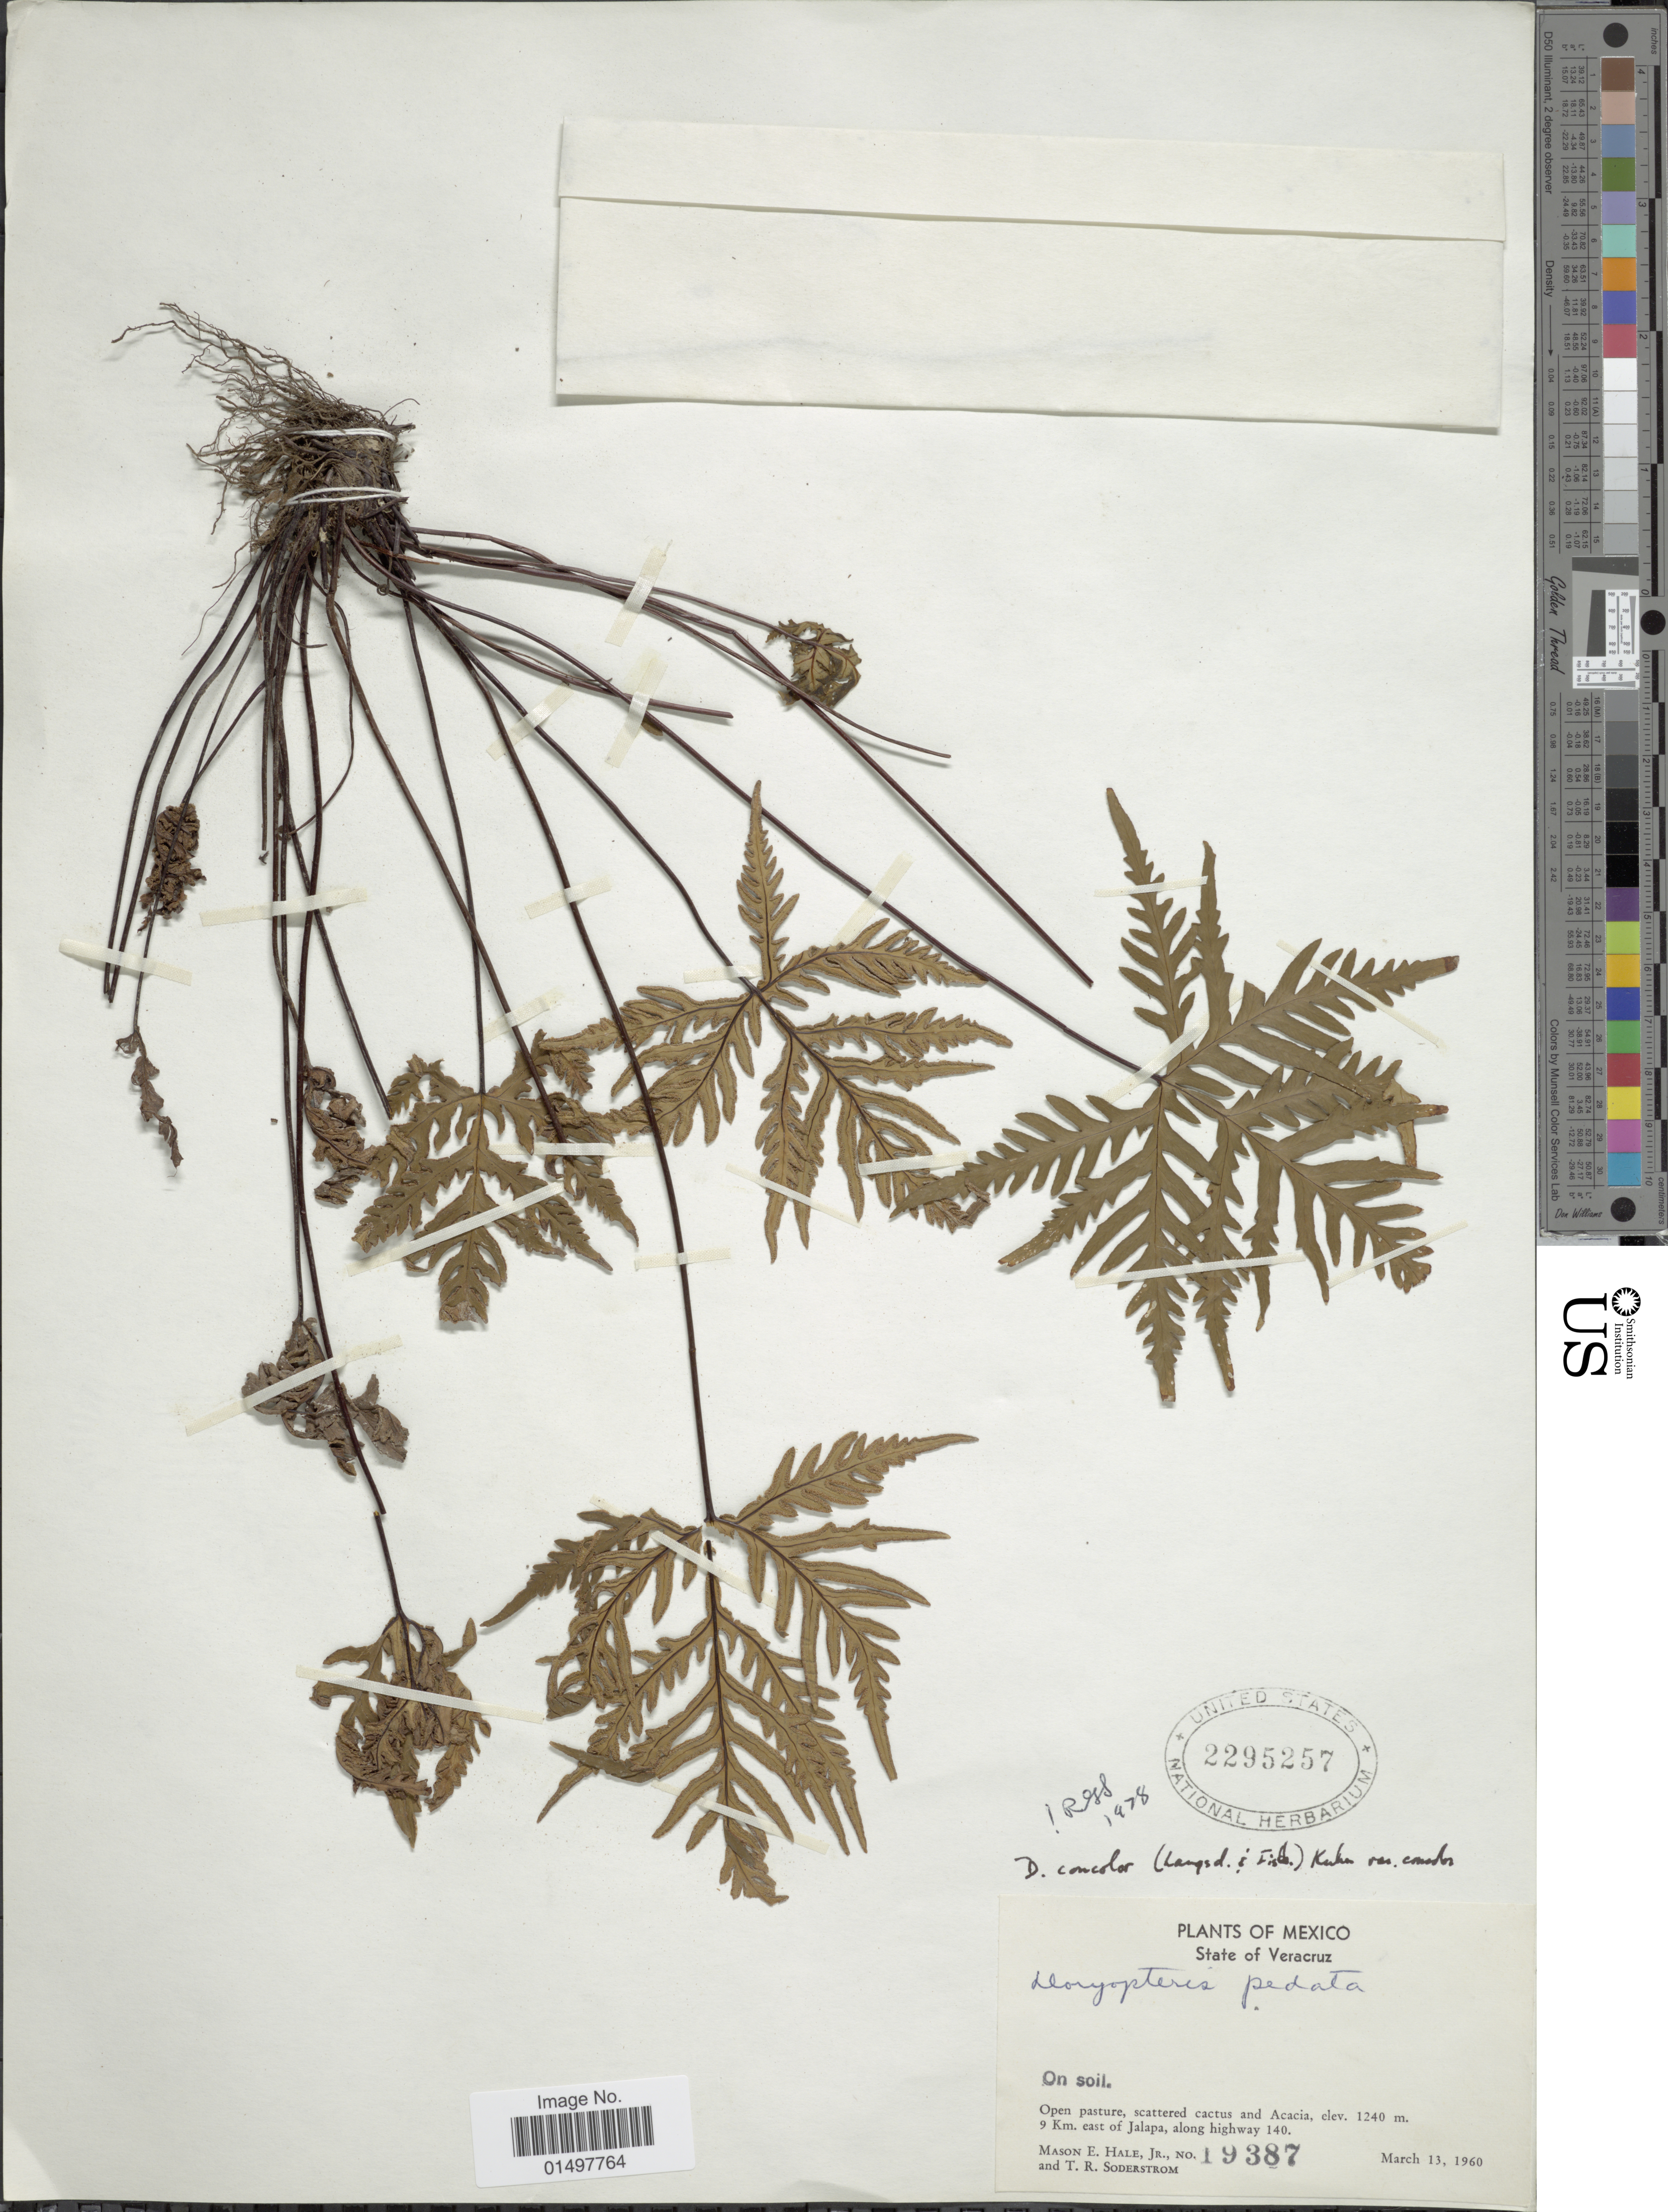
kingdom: Plantae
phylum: Tracheophyta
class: Polypodiopsida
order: Polypodiales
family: Pteridaceae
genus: Doryopteris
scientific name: Doryopteris pedata var. palmata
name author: (Willd.) Hicken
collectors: M. Hale & T. R. Soderstrom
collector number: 19387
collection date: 1960-03-13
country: Mexico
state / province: Veracruz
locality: State of Veracruz. 9 Km. east of Jalapa, along highway 140.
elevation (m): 1240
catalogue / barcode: US 2295257